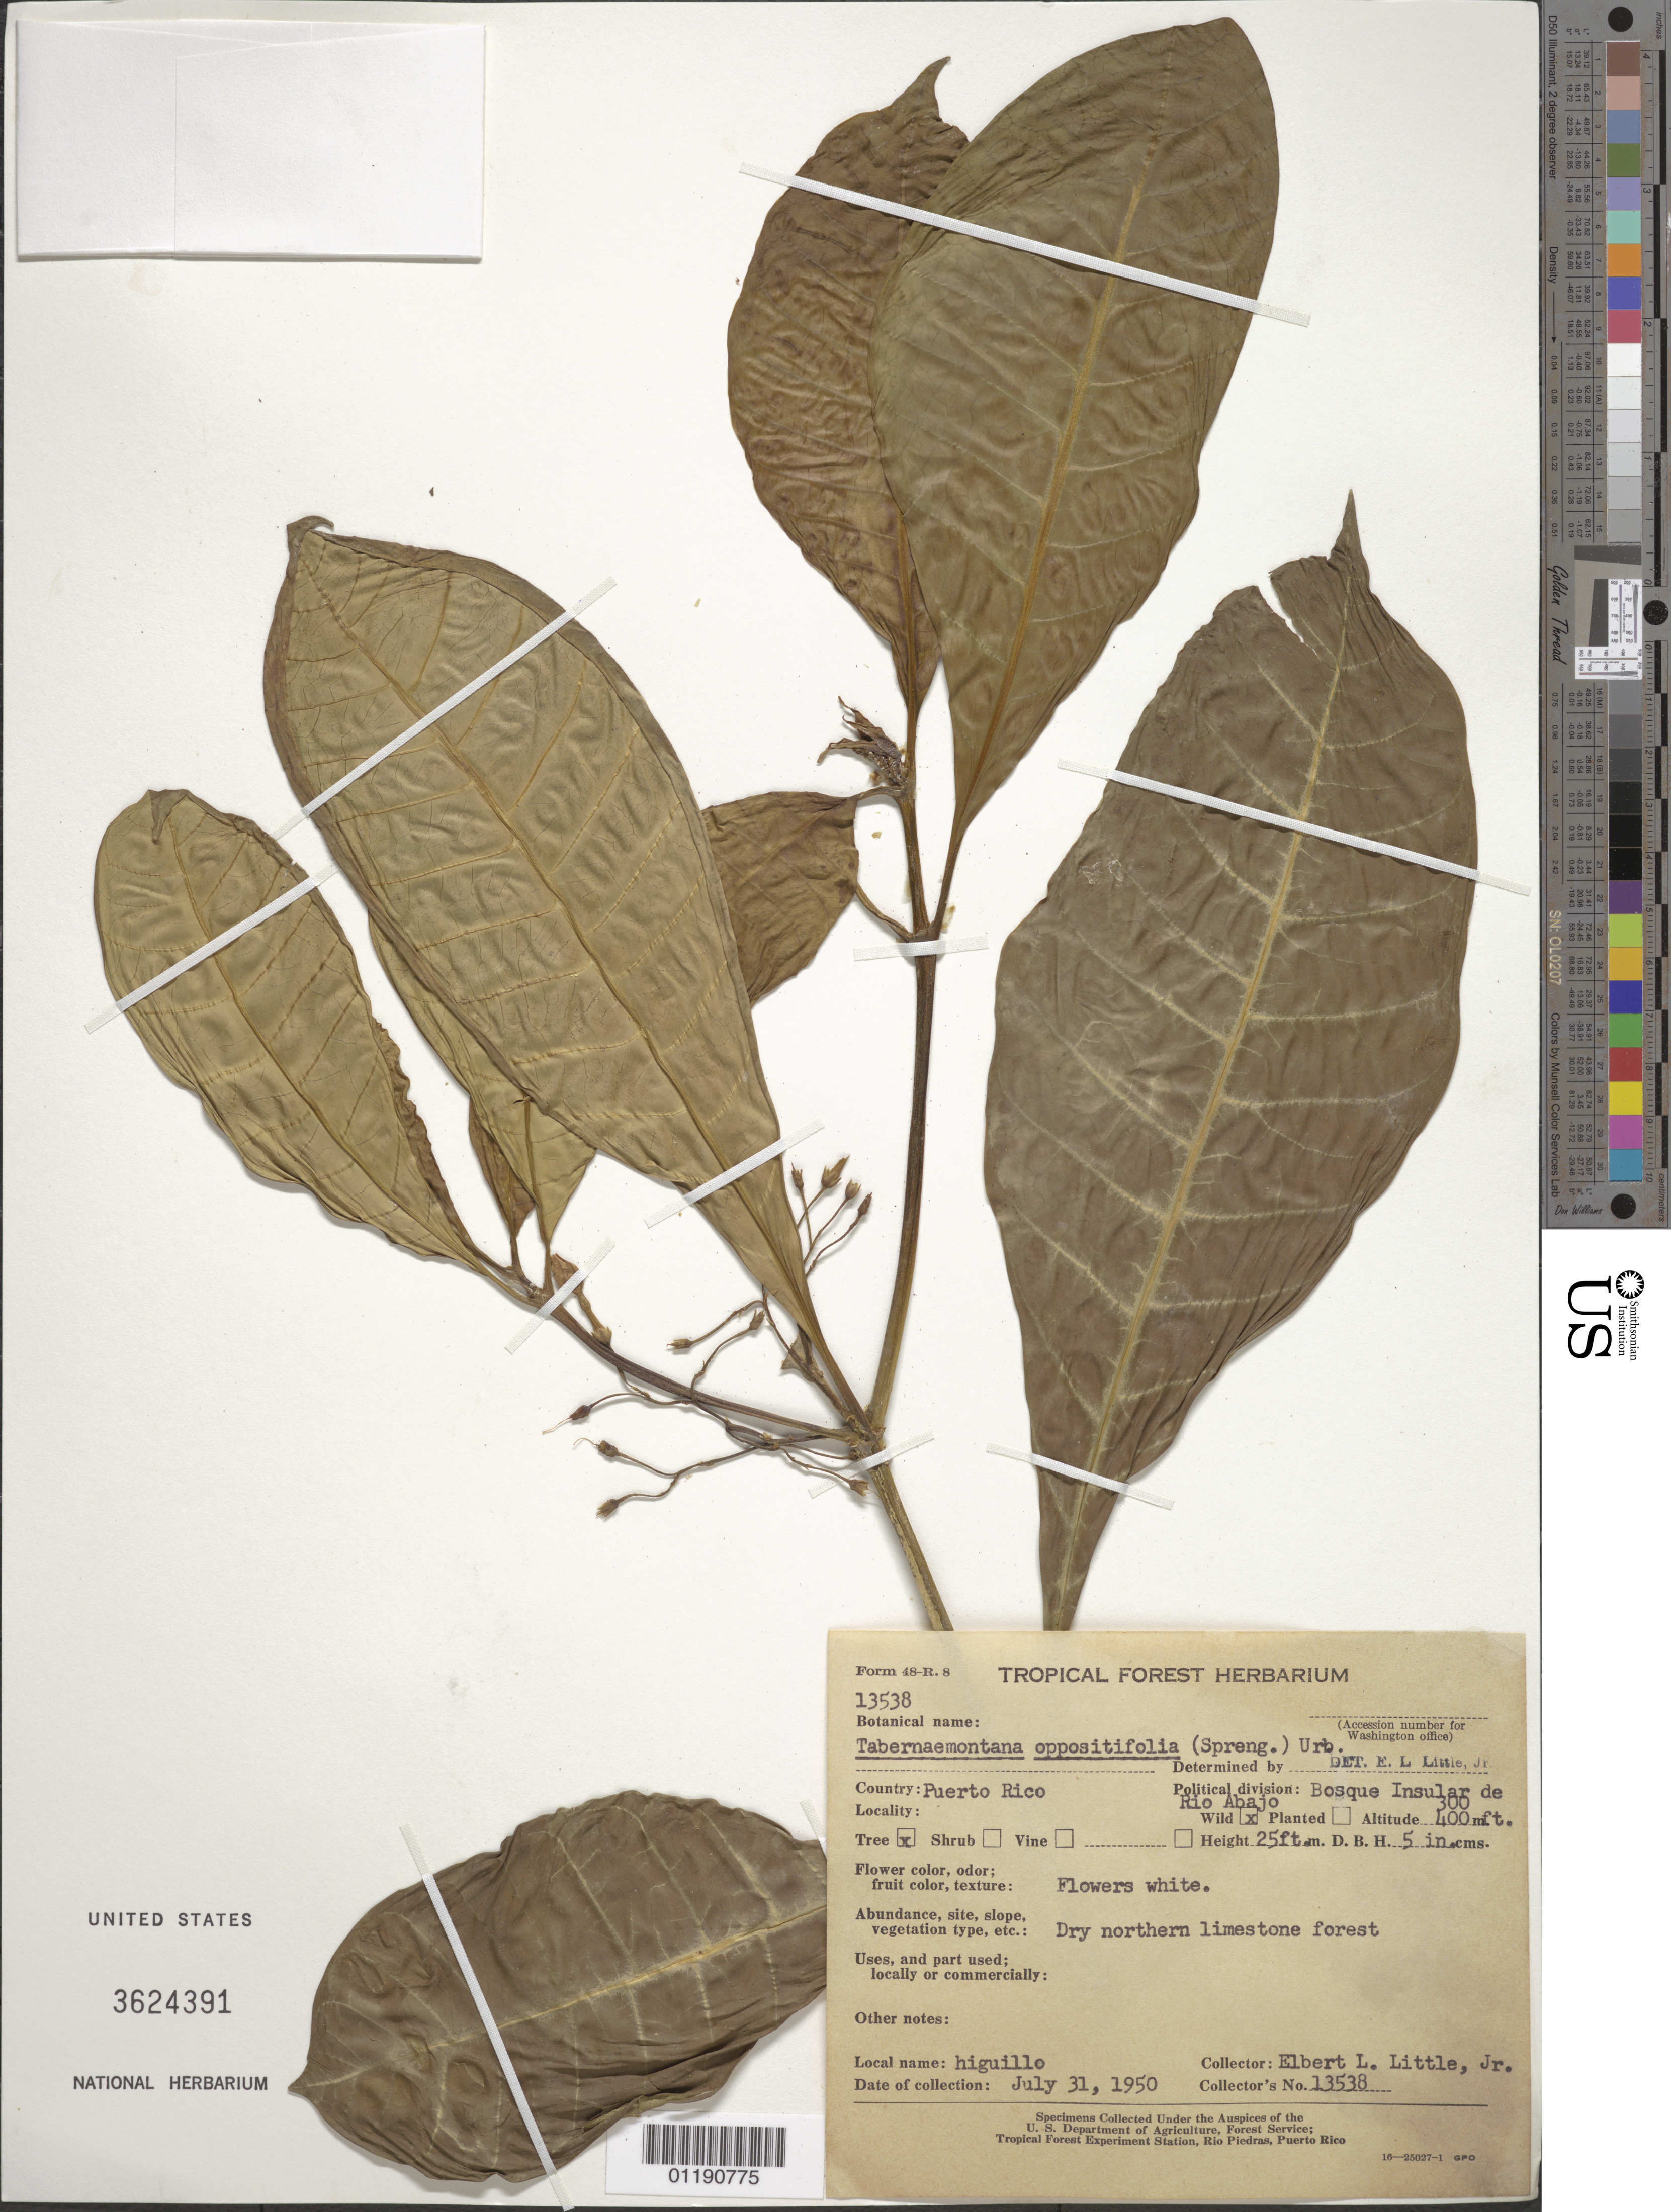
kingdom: Plantae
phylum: Tracheophyta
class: Magnoliopsida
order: Gentianales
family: Apocynaceae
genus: Tabernaemontana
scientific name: Tabernaemontana oppositifolia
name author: (Spreng.) Urb.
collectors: E. L. Little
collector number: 13538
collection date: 1950-07-31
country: Puerto Rico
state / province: Bosque Insular de Rio Abajo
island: Puerto Rico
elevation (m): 300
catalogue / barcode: US 3624391